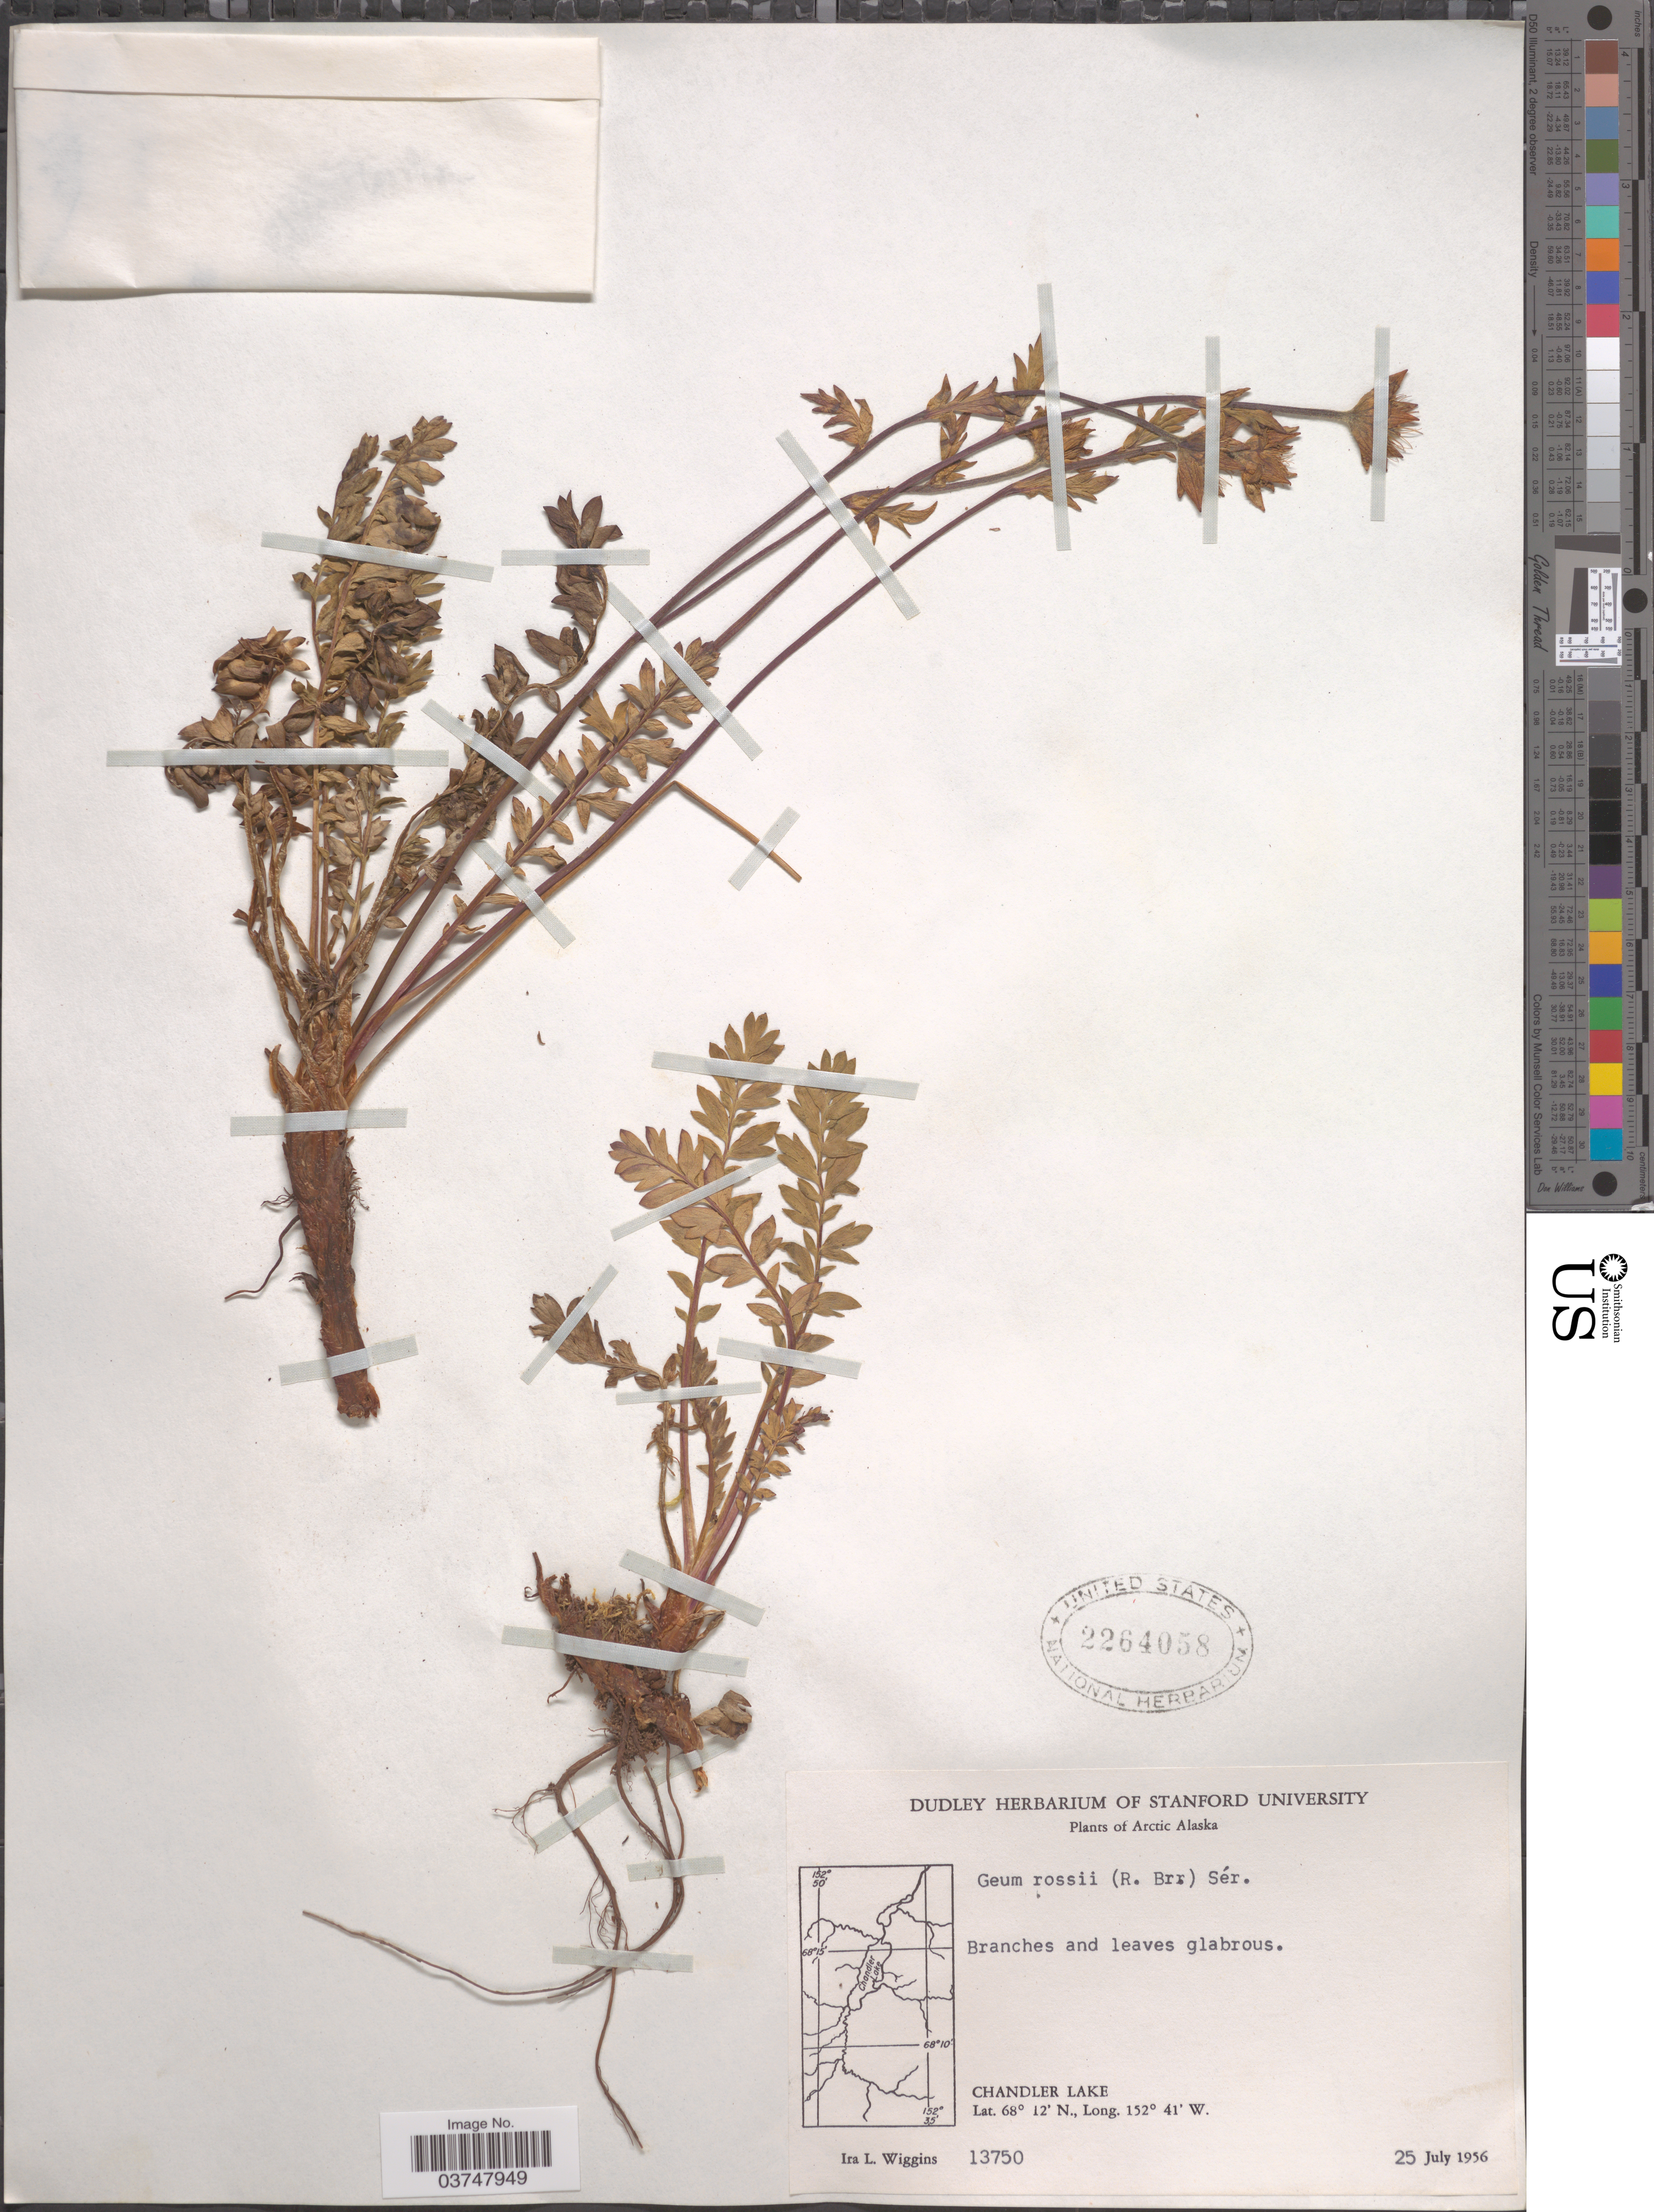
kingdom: Plantae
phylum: Tracheophyta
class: Magnoliopsida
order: Rosales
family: Rosaceae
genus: Geum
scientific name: Geum rossii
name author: (R. Br.) Ser.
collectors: I. L. Wiggins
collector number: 13750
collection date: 1956-07-25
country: United States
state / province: Alaska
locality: Arctic Alaska. Chander Lake.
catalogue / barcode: US 2264058